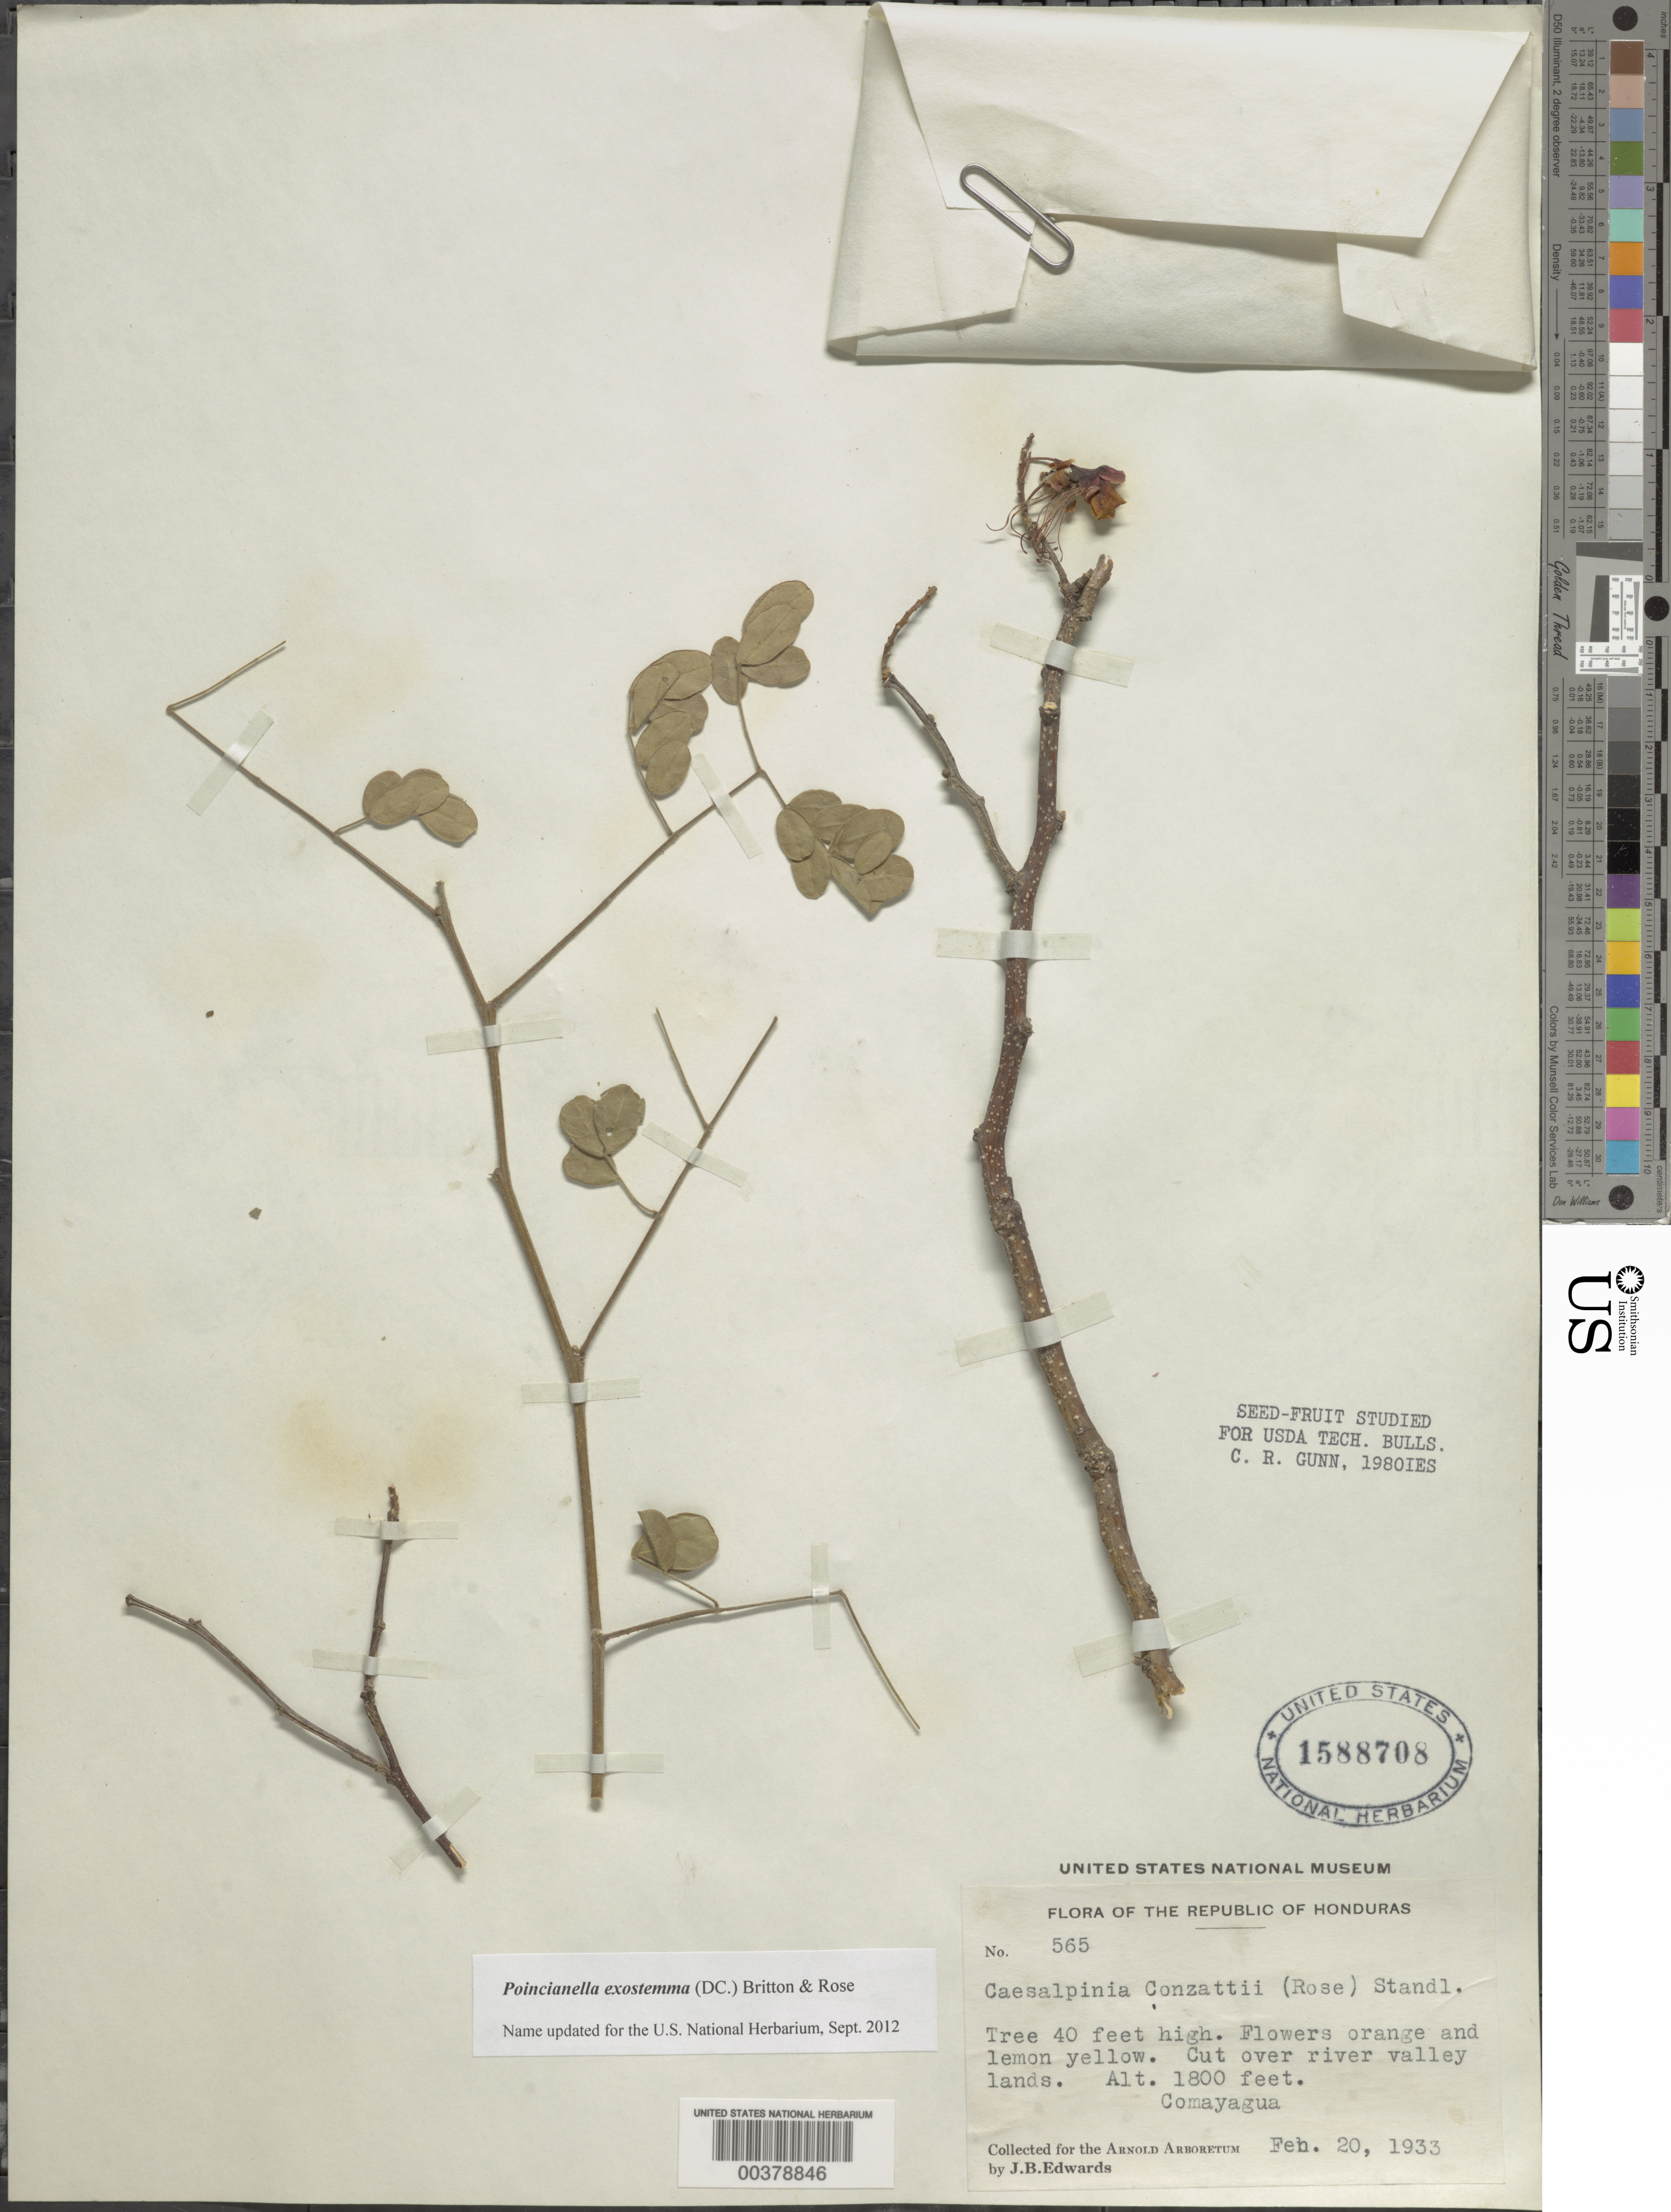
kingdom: Plantae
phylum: Tracheophyta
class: Magnoliopsida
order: Fabales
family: Fabaceae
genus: Erythrostemon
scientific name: Erythrostemon exostemma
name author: (Moc. & Sessé ex DC.) Gagnon & G.P. Lewis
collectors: J. B. Edwards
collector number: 565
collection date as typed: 20 Feb 1933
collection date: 1933-02-20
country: Honduras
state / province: Comayagua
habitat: Cut over river valley lands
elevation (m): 549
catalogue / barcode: US 1588708